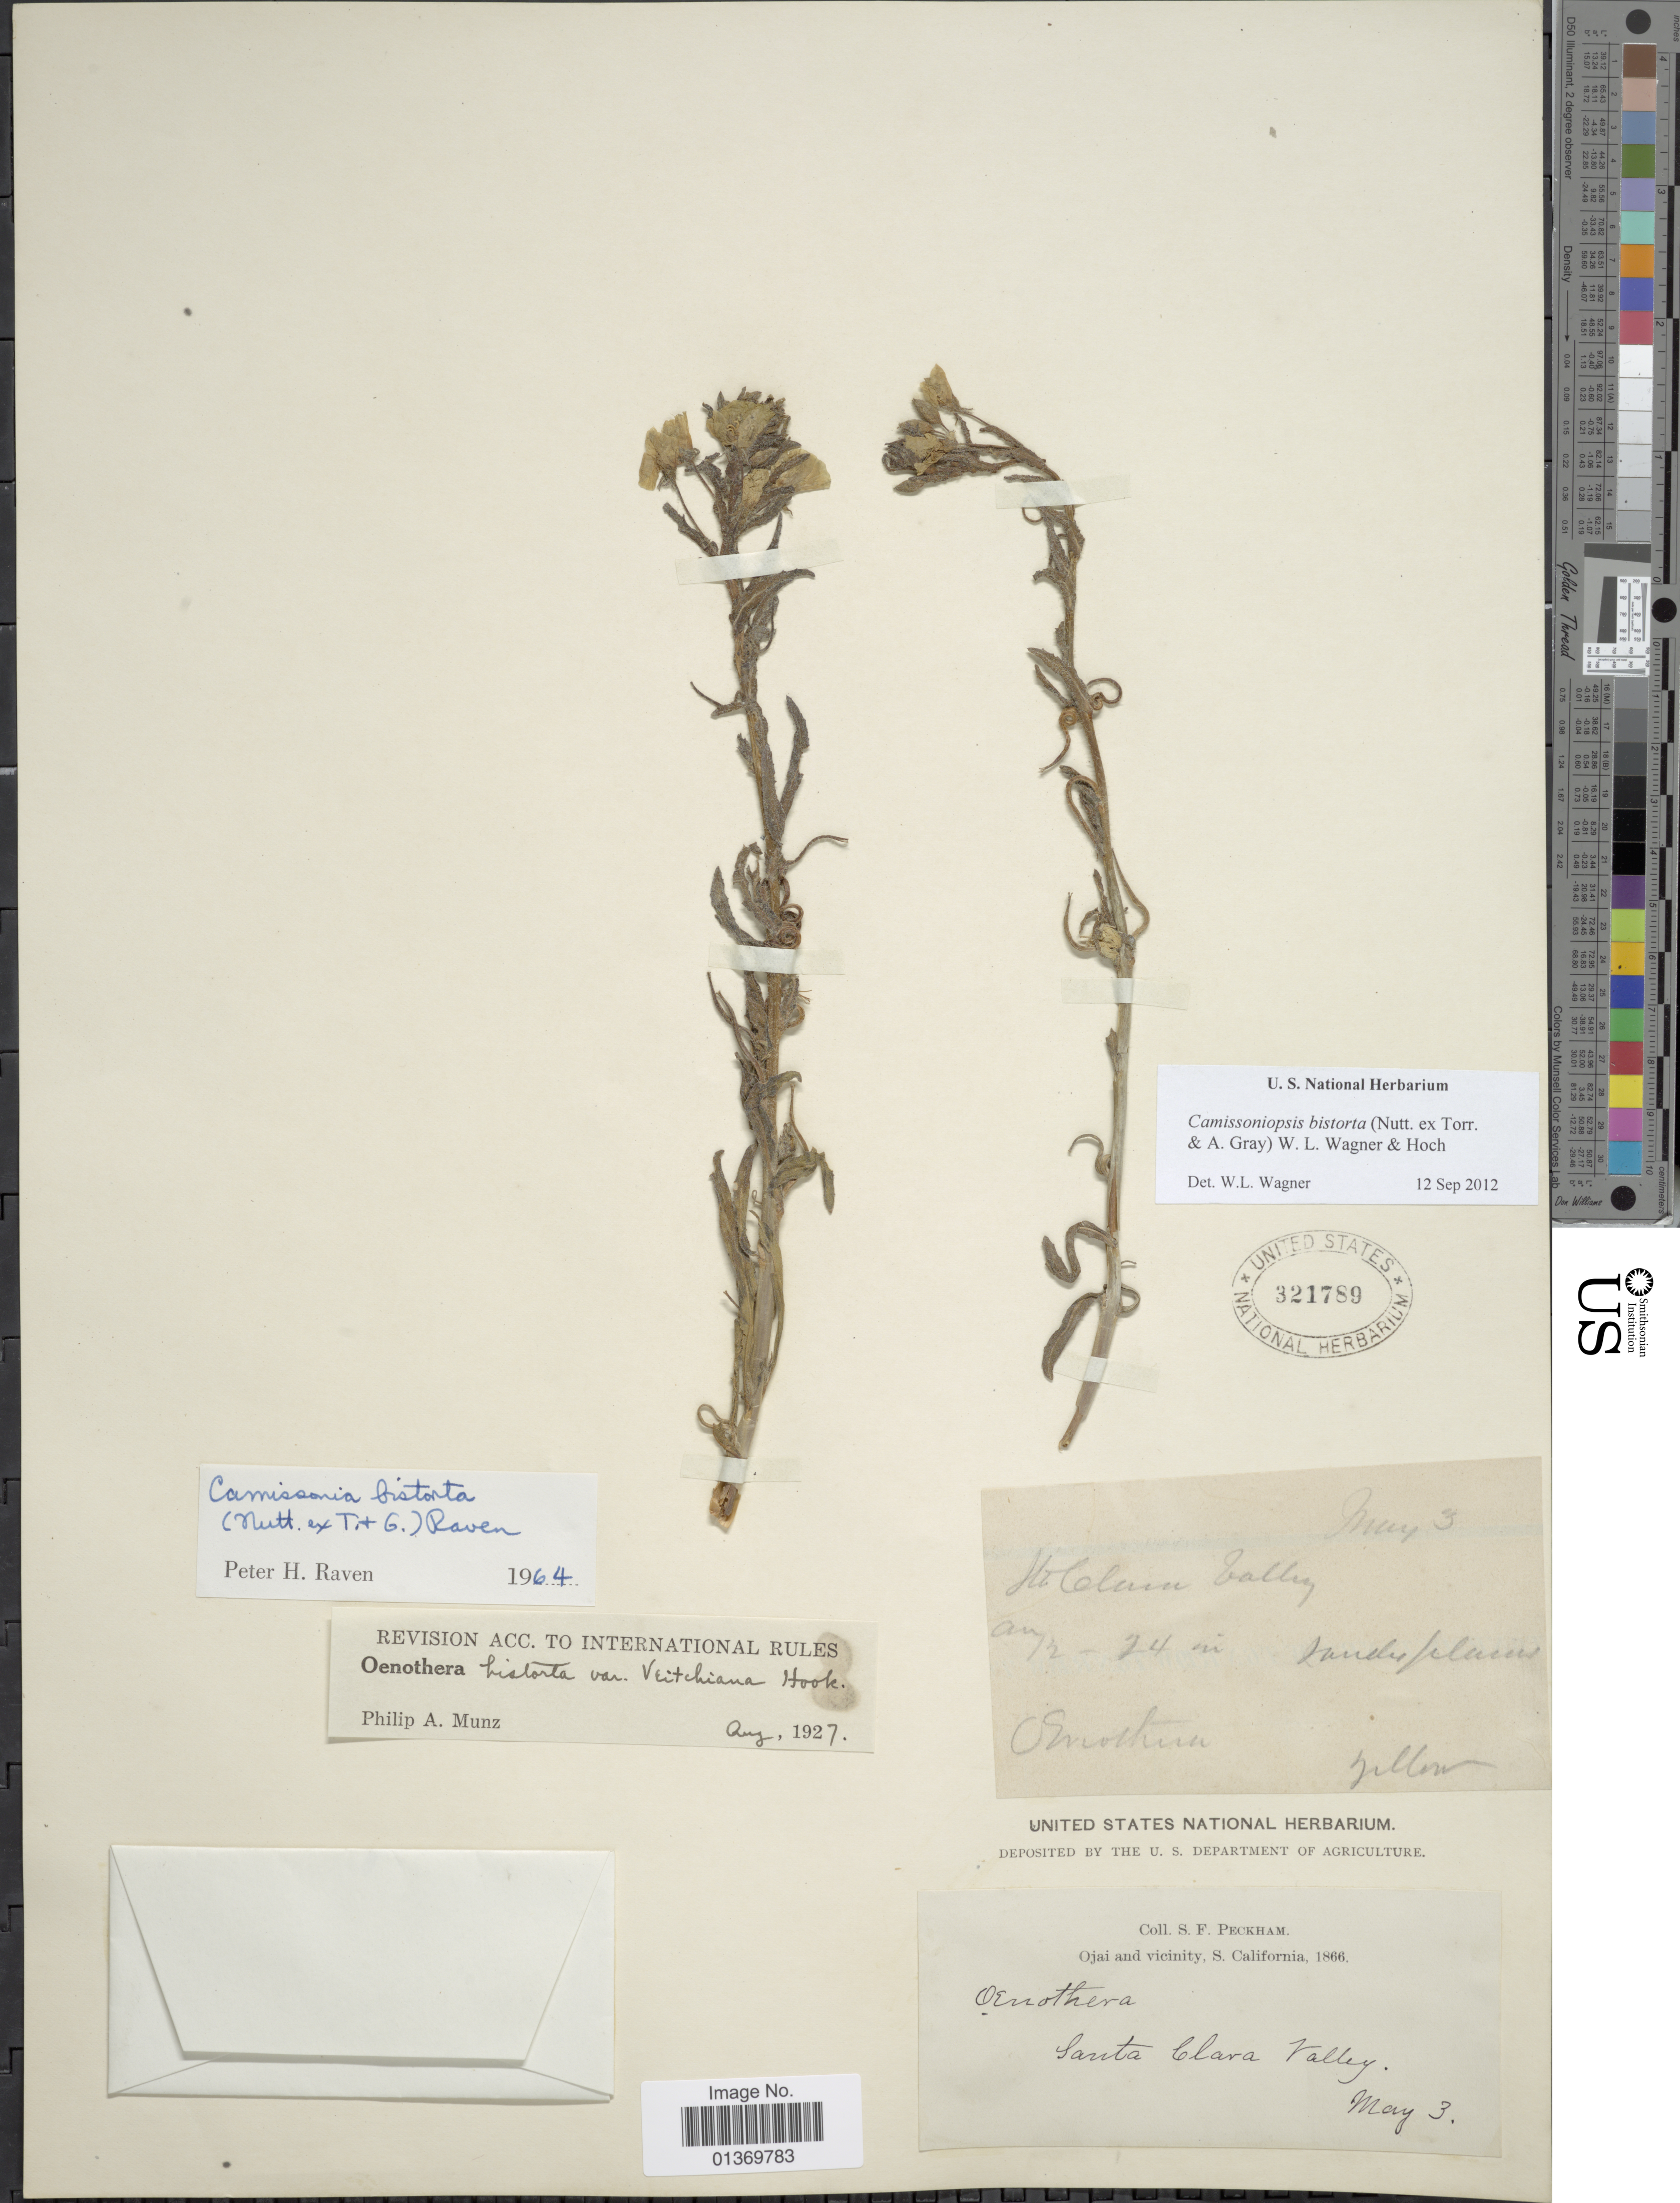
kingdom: Plantae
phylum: Tracheophyta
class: Magnoliopsida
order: Myrtales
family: Onagraceae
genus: Camissoniopsis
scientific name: Camissoniopsis bistorta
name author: (Nutt. ex Torr. & A. Gray) W.L. Wagner & Hoch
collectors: S. Peckham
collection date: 1866-05-03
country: United States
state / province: California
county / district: Ventura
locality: Ojai and vicinity, S. California, Santa Clara Valley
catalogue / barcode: US 321789